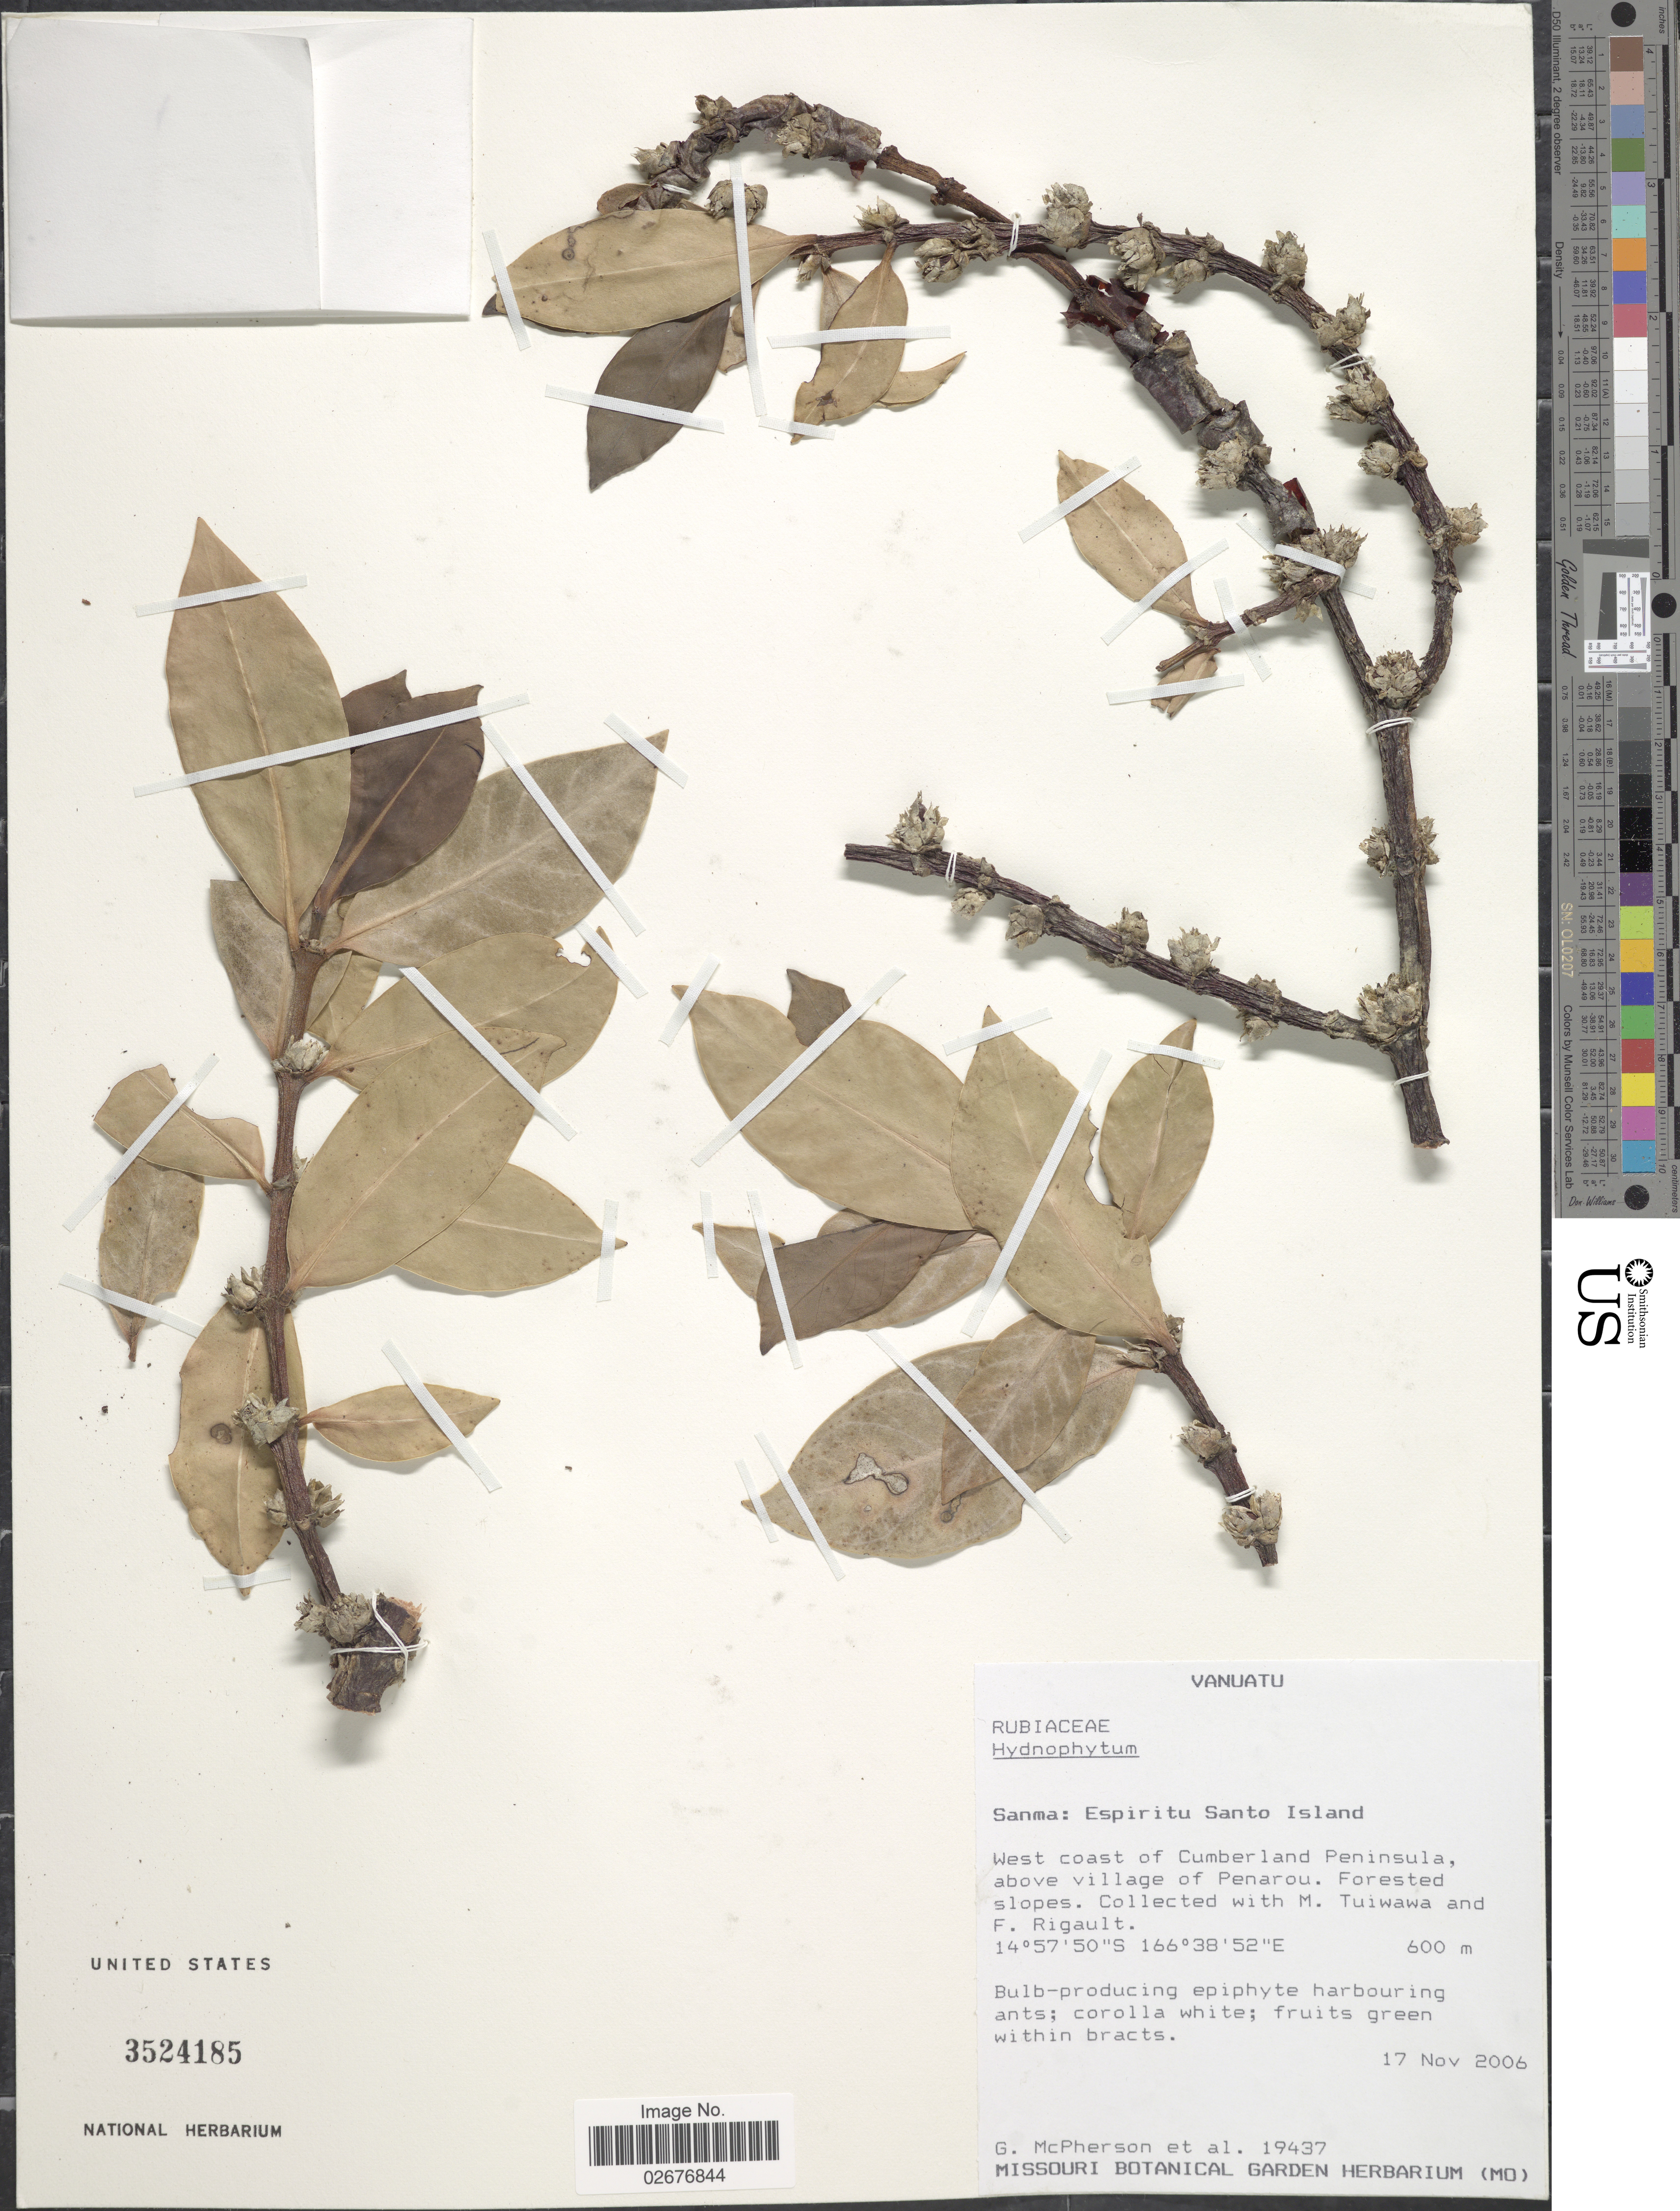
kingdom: Plantae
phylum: Tracheophyta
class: Magnoliopsida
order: Gentianales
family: Rubiaceae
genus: Hydnophytum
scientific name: Hydnophytum sp.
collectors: G. McPherson & et al.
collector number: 19437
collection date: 2006-11-17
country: Vanuatu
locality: Sanma: Espiritu Santo Island, West coast of Cumberland Peninsula, above village of Penarau, forested slopes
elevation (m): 600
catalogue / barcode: US 3524185